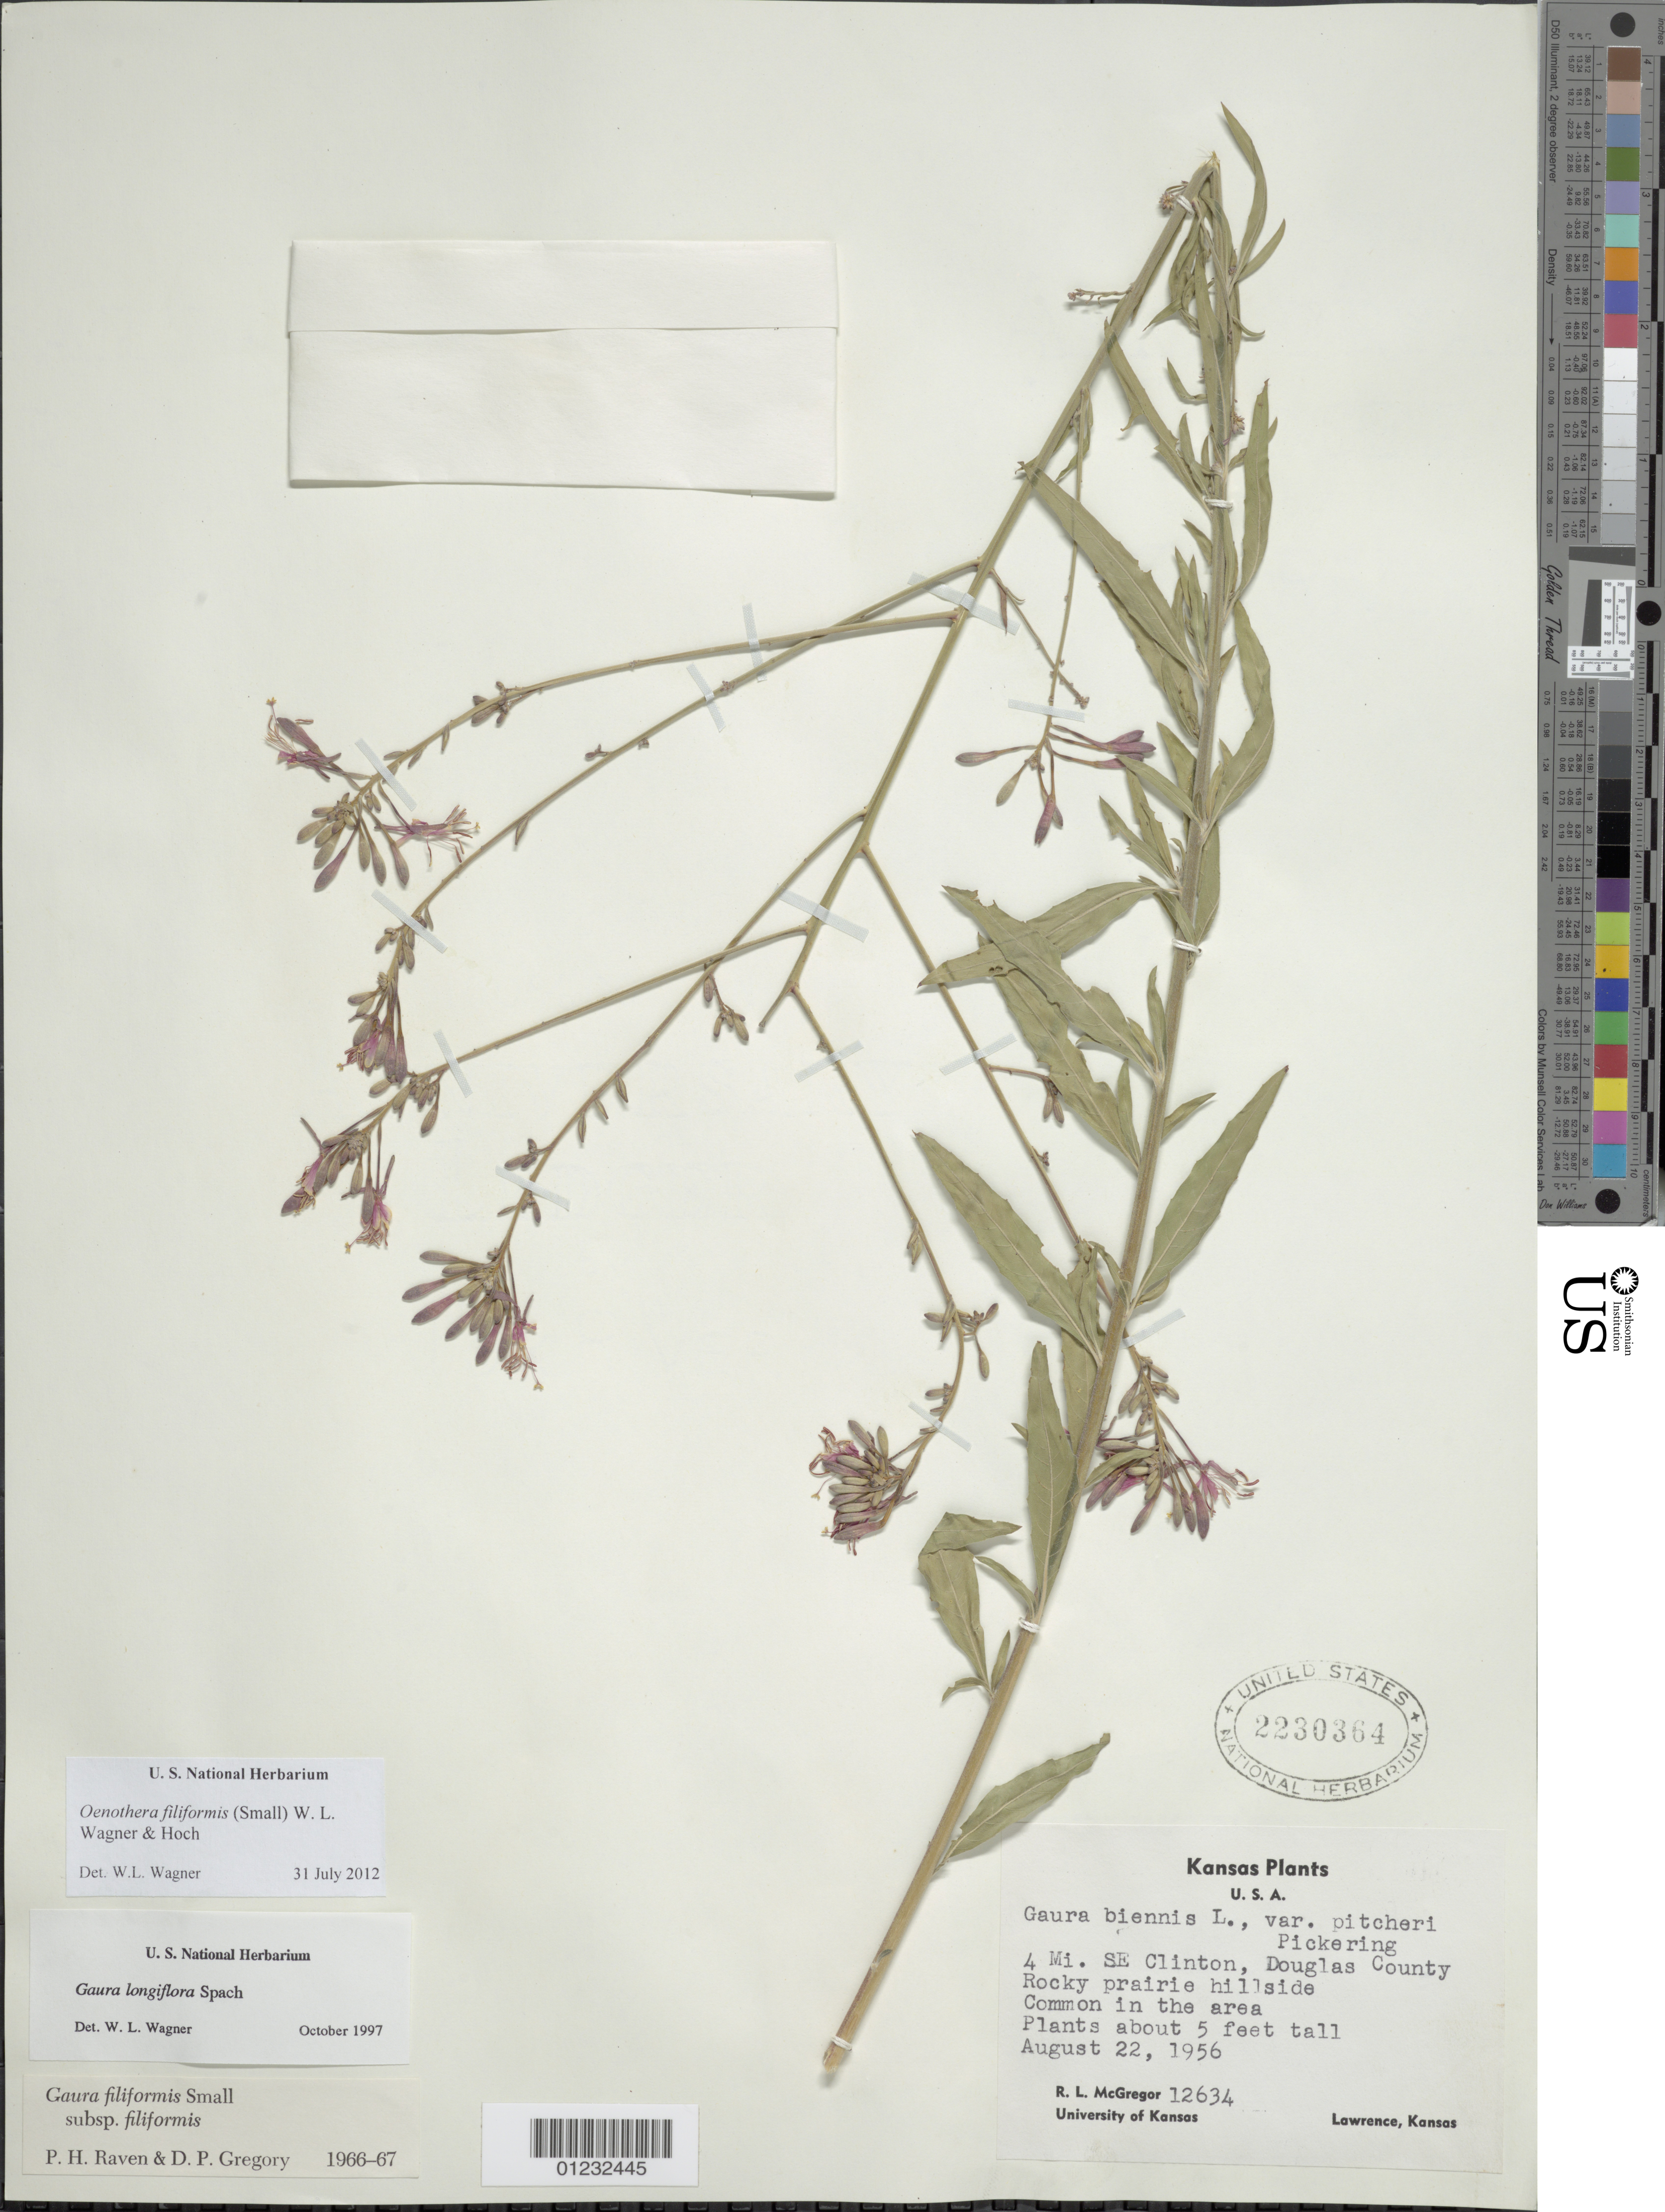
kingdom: Plantae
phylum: Tracheophyta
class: Magnoliopsida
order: Myrtales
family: Onagraceae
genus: Oenothera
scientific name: Oenothera filiformis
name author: (Small) W.L. Wagner & Hoch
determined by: Wagner, W. L., (BOT), Smithsonian Institution - National Museum of Natural History (UNITED STATES)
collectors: R. L. McGregor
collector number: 12634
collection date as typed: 22 Aug 1956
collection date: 1956-08-22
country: United States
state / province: Kansas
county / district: Douglas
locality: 4 mi SE of Clinton.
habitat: Rocky prairie hillside.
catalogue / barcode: US 2230364